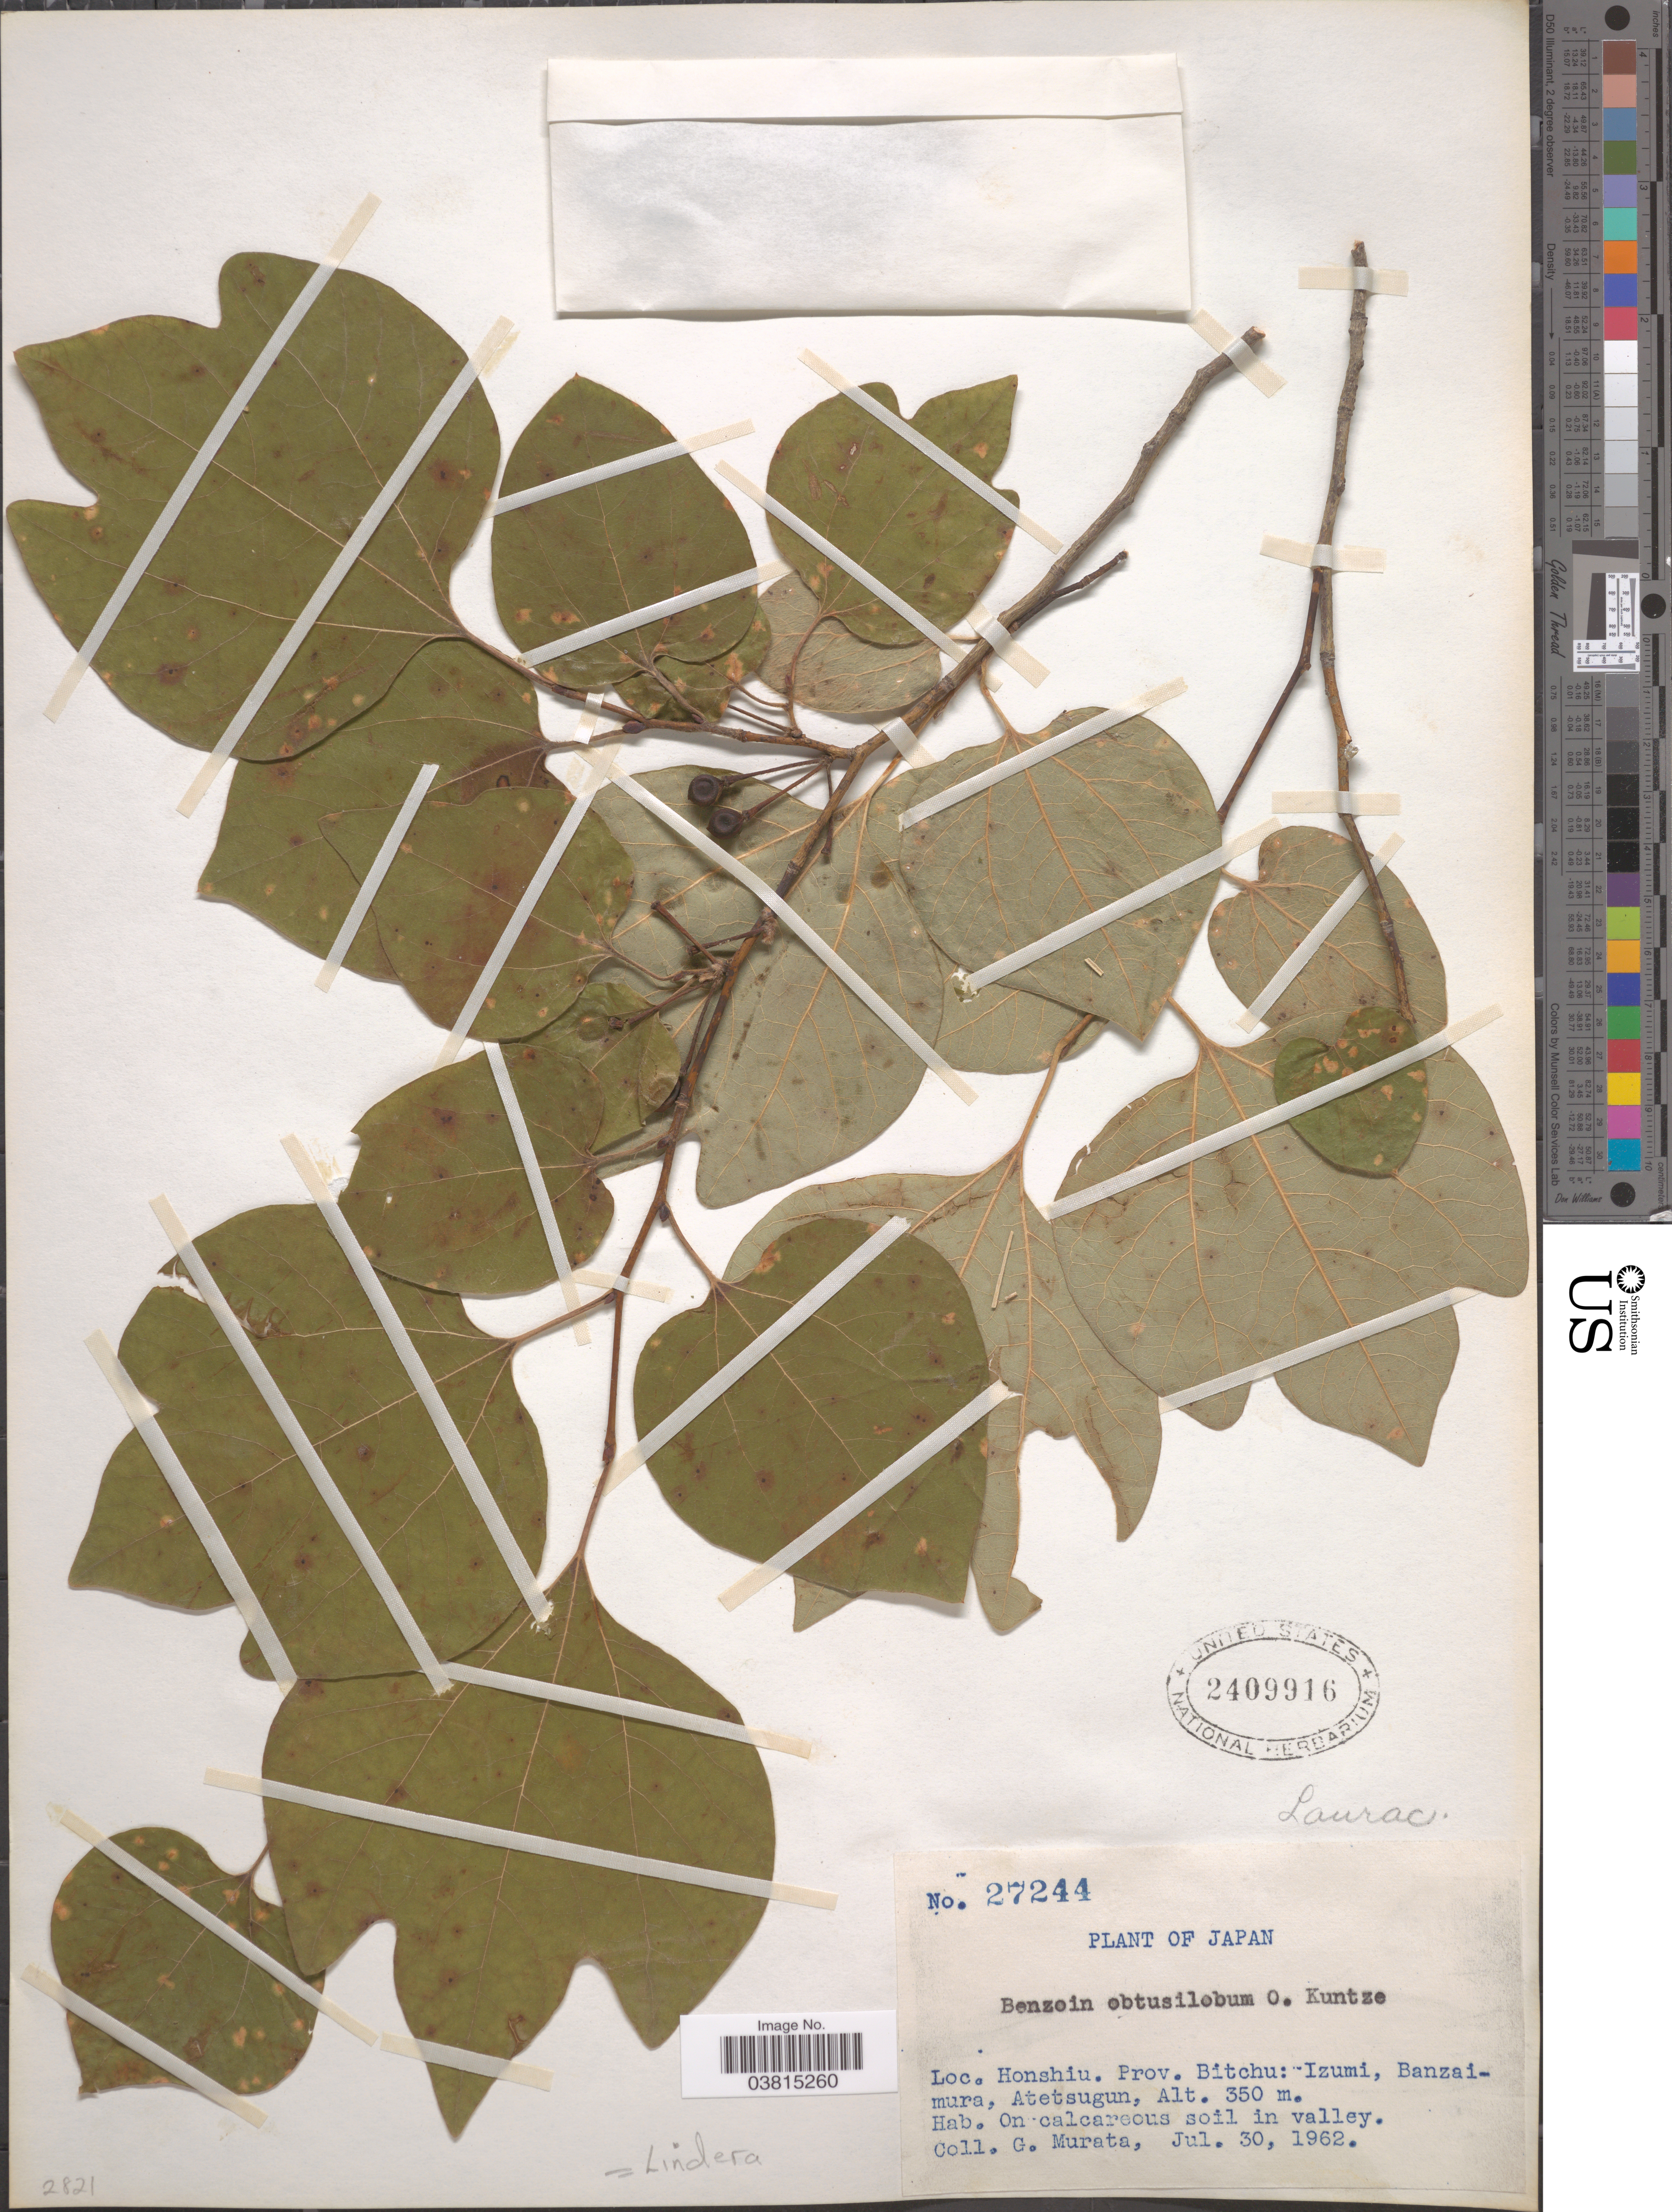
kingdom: Plantae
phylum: Tracheophyta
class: Magnoliopsida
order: Laurales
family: Lauraceae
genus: Lindera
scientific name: Lindera obtusiloba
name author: Blume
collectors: G. Murata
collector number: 27244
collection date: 1962-07-30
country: Japan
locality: Honshiu. Prov. Bitchu: Izumi, Banzaimura, Atetsugun.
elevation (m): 350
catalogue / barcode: US 2409916